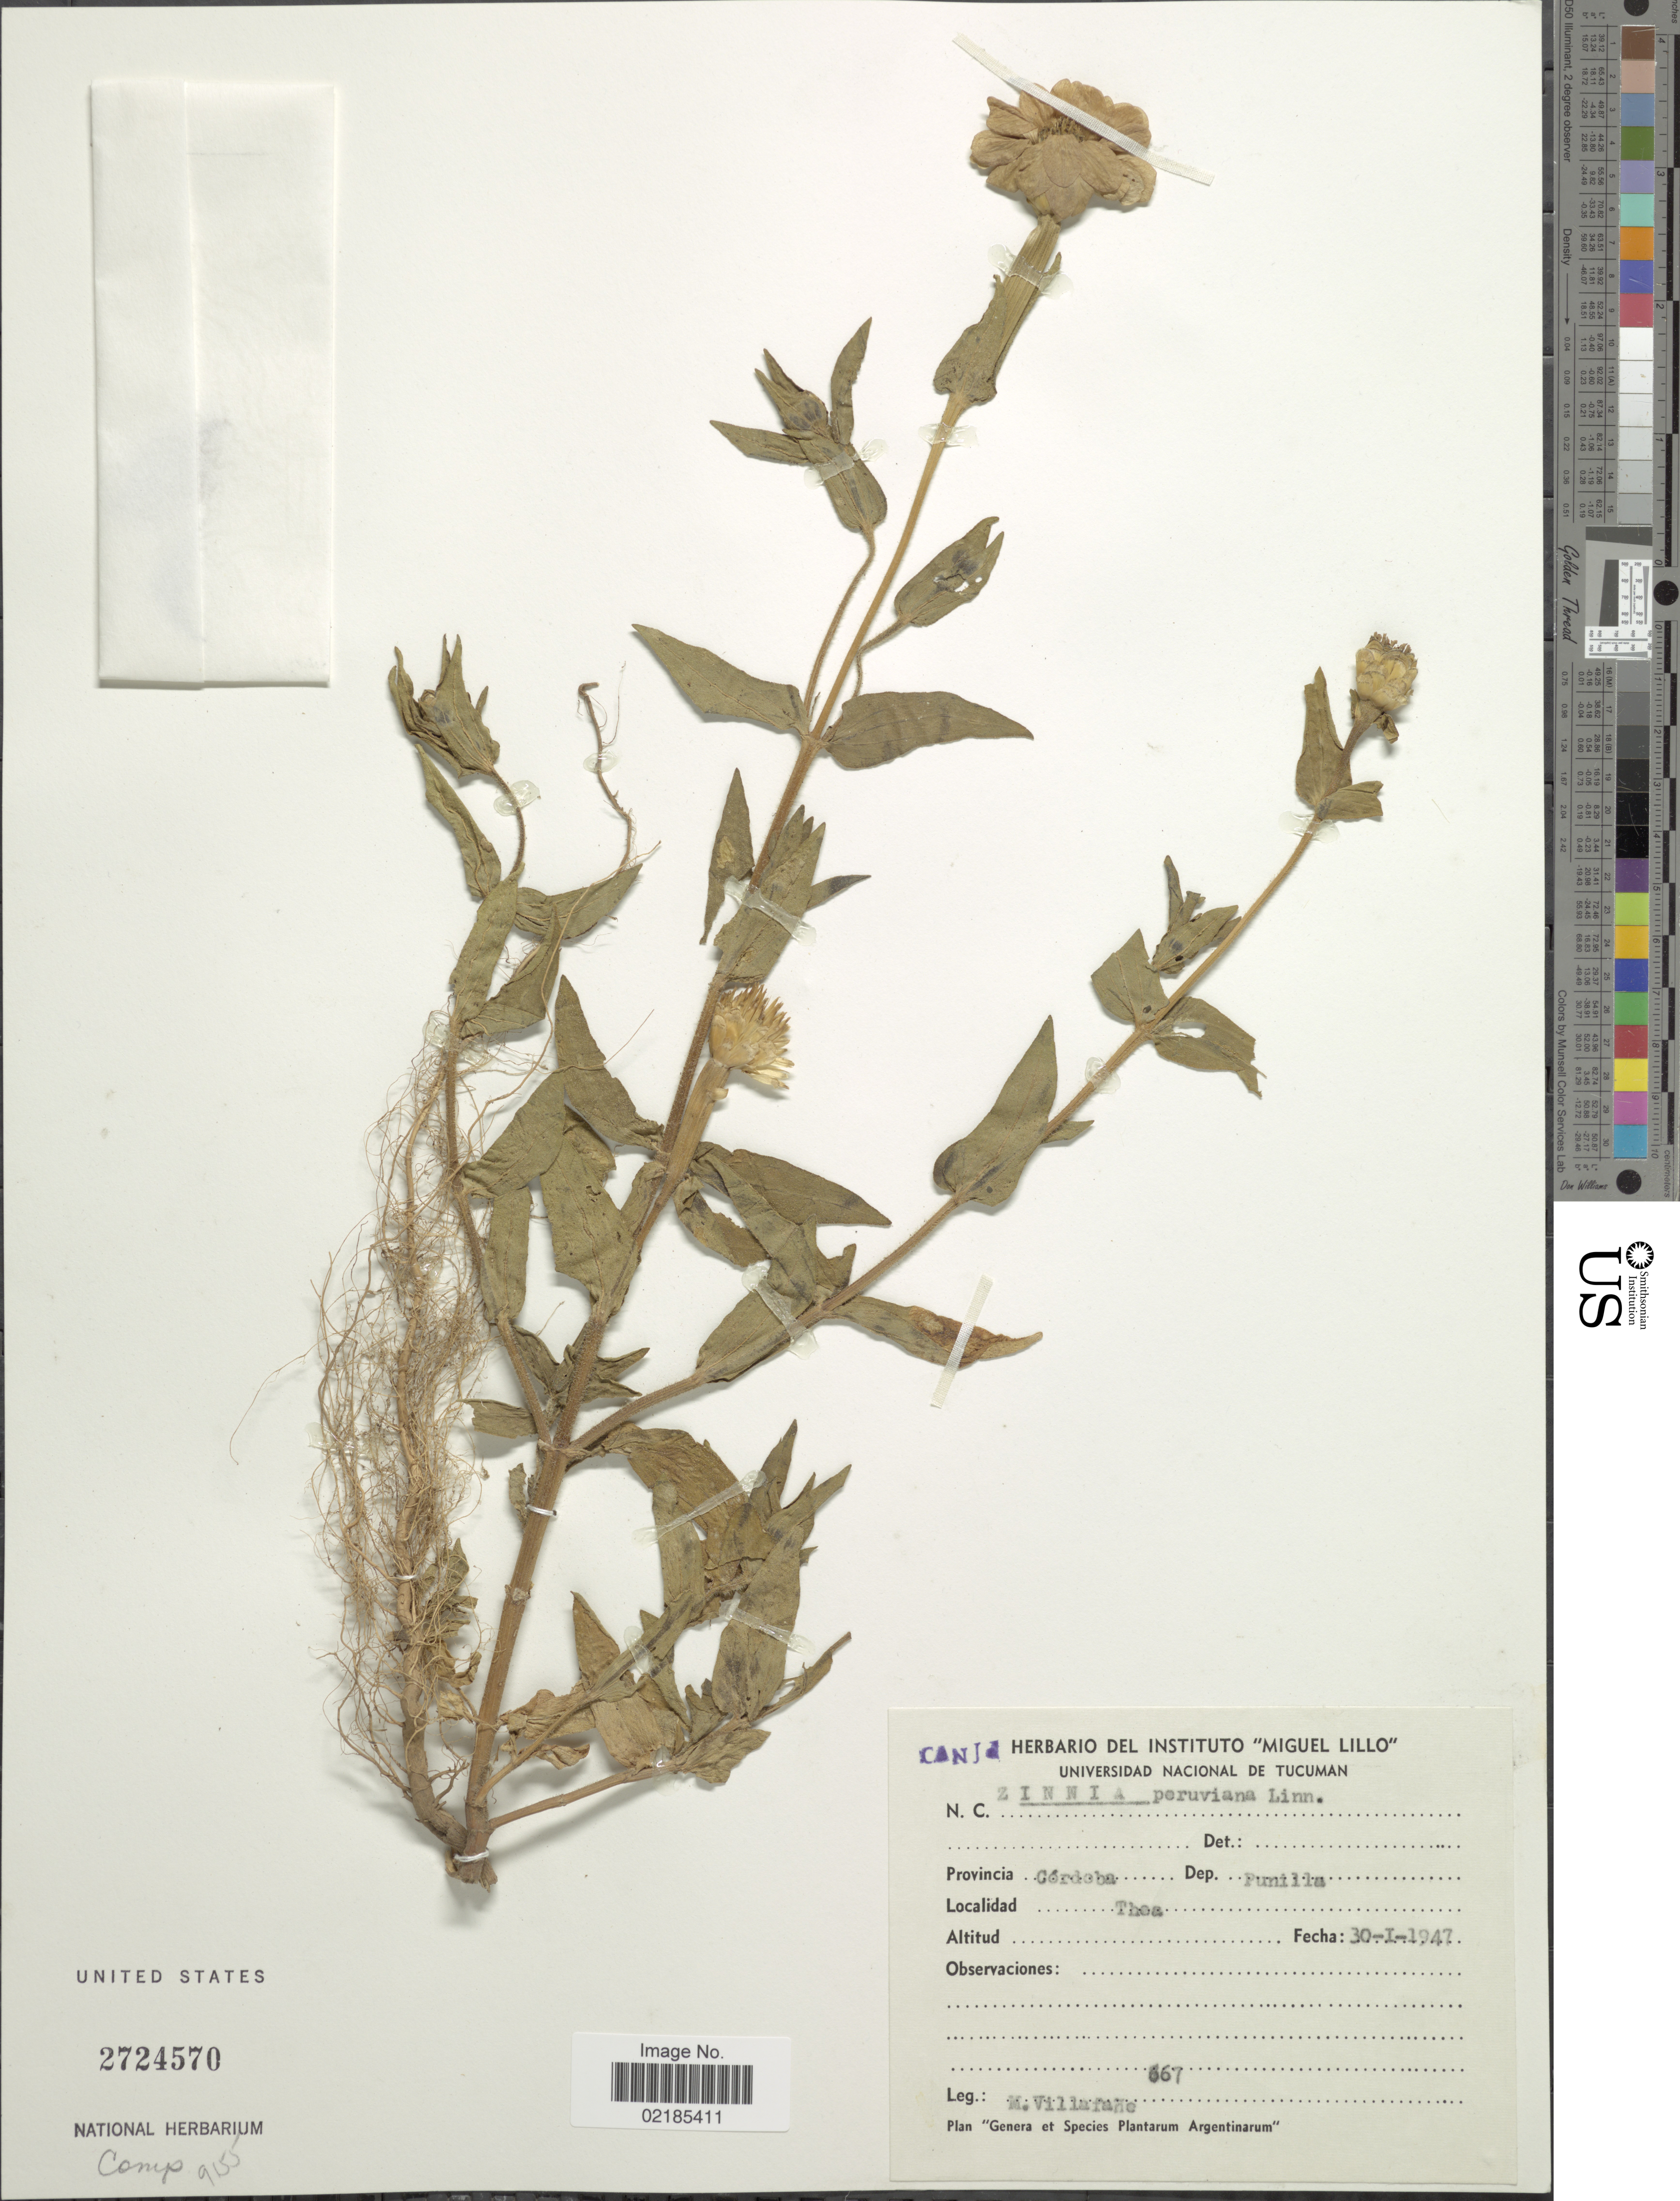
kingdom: Plantae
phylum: Tracheophyta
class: Magnoliopsida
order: Asterales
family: Asteraceae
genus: Zinnia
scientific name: Zinnia multiflora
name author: L.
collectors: M. Villafane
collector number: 667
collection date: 1947-01-30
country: Argentina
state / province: Cordoba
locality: Dep. Punilla. Thea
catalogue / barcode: US 2724570